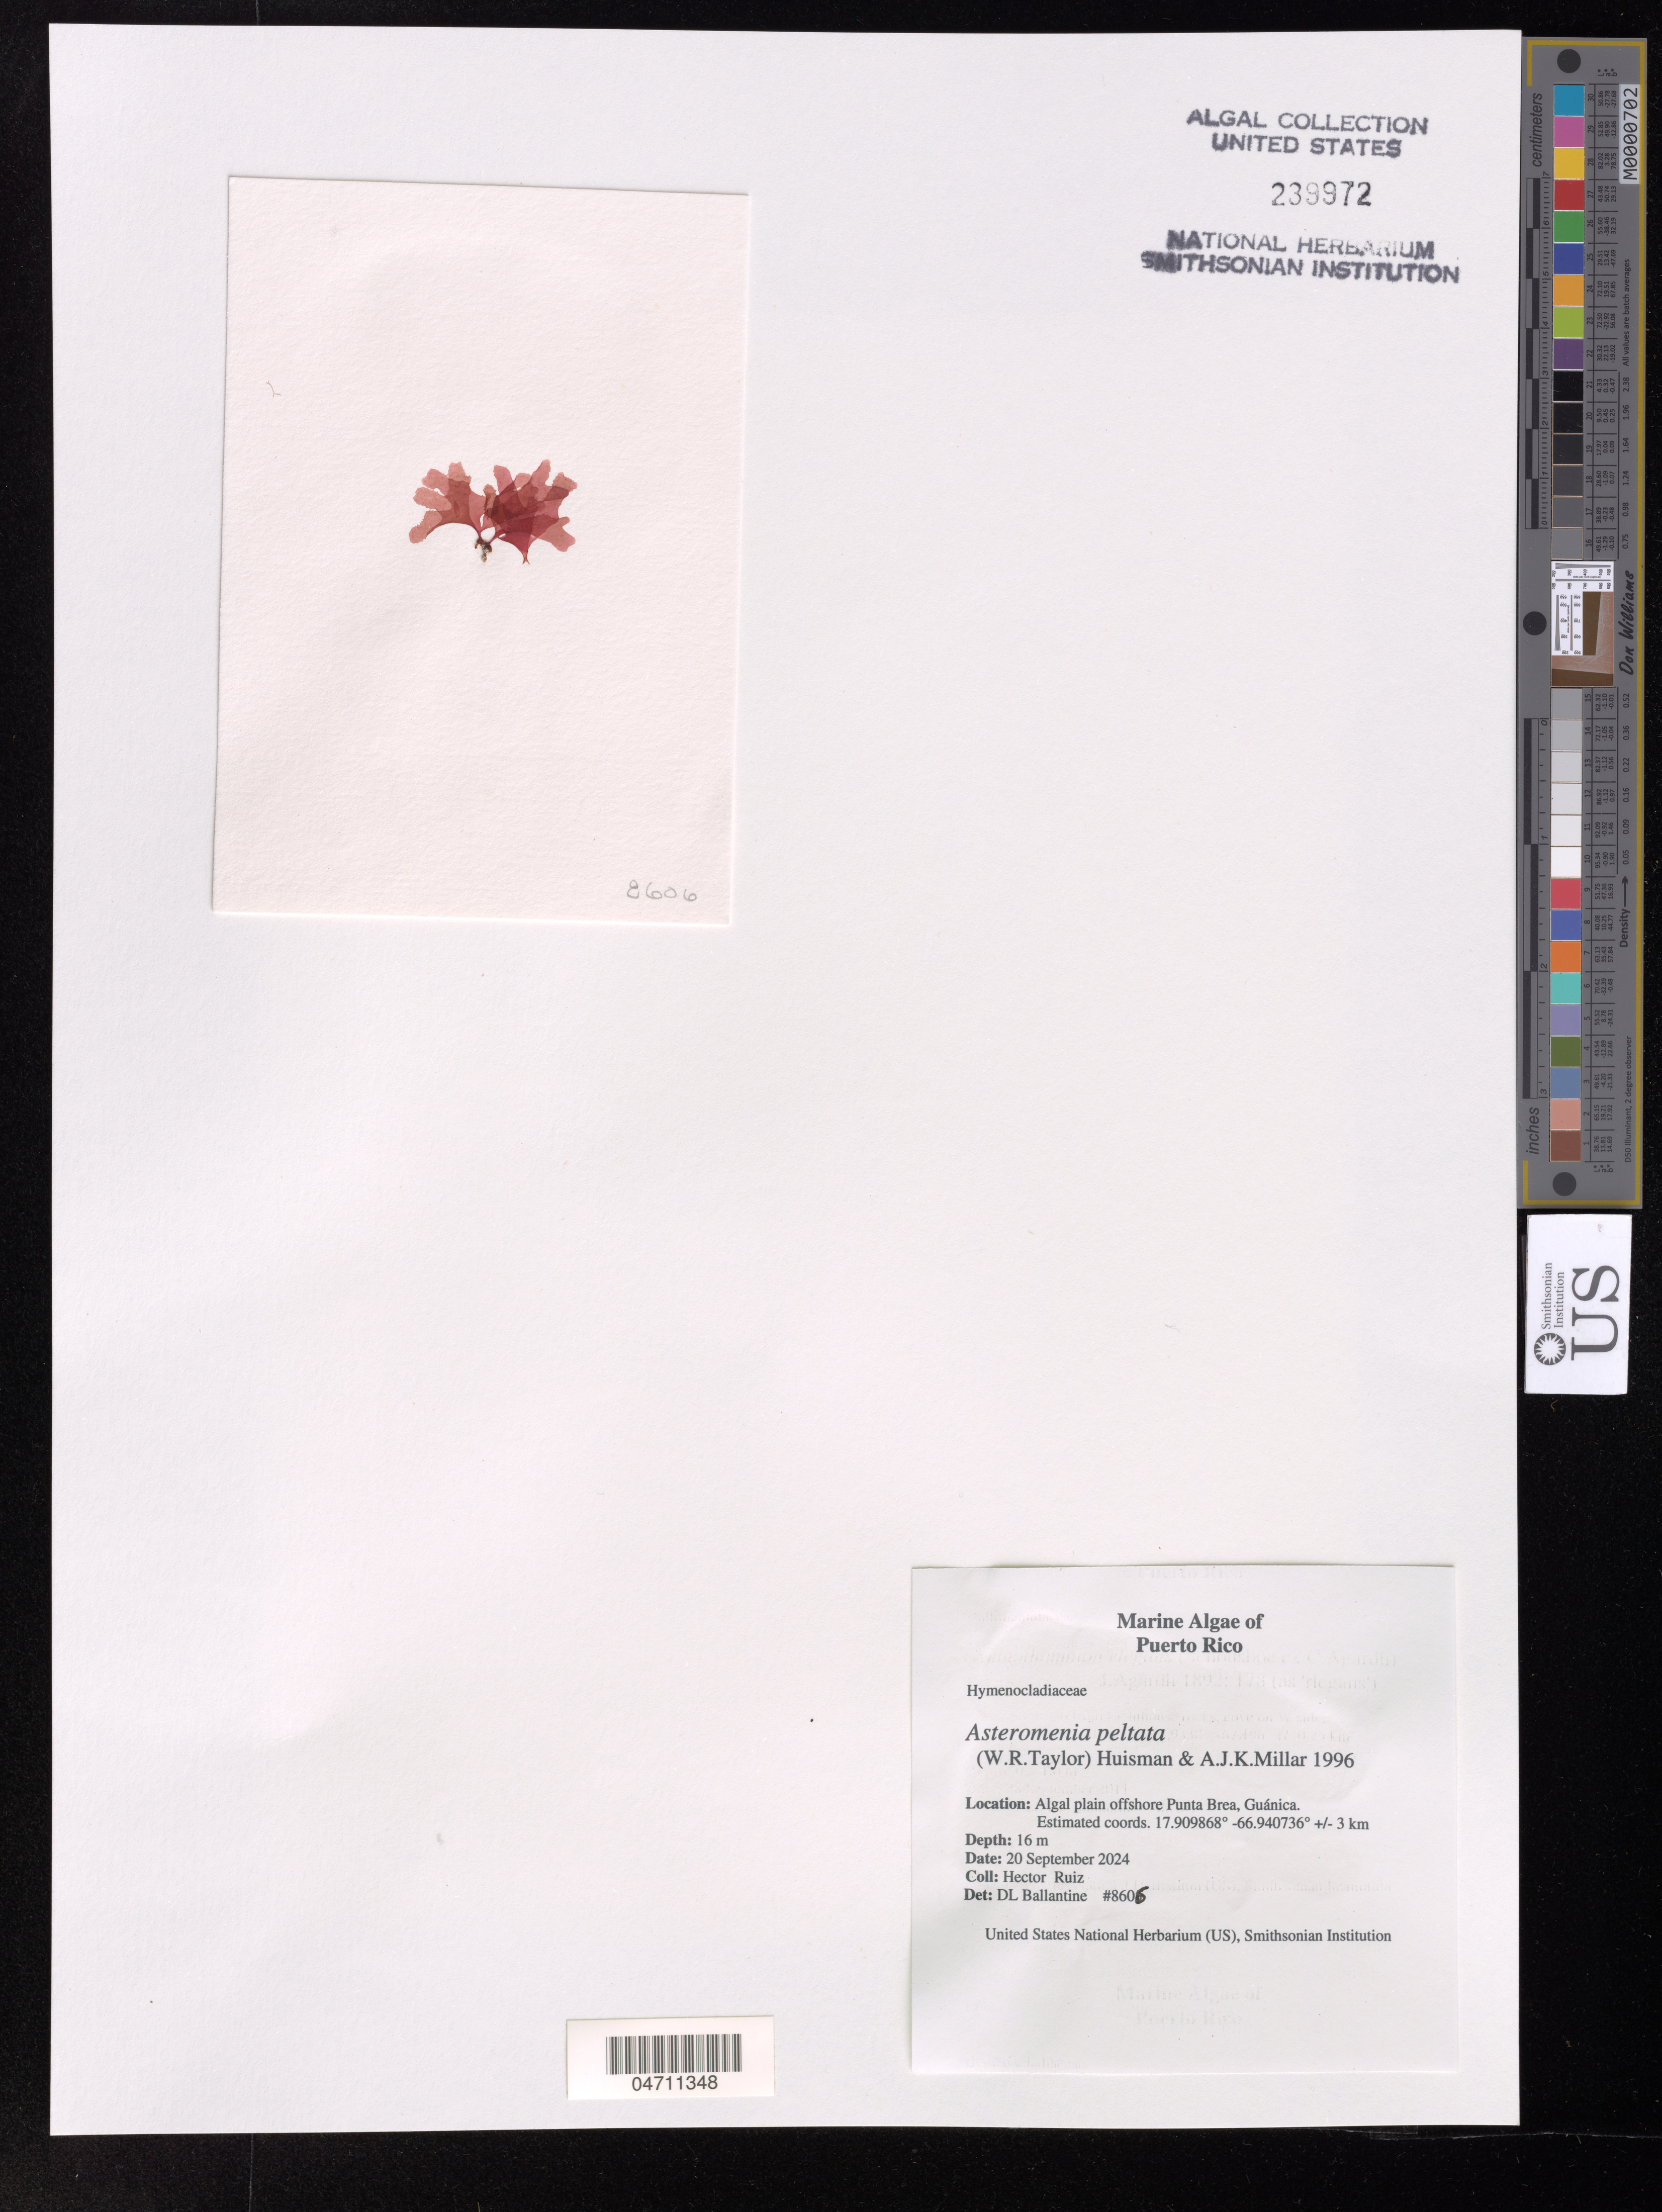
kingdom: Plantae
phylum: Rhodophyta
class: Florideophyceae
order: Rhodymeniales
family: Hymenocladiaceae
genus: Asteromenia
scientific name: Asteromenia peltata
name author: (W.R. Taylor) Huisman & A.J.K. Millar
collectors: H. Ruiz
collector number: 8606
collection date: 2024-09-20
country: Puerto Rico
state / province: Guánica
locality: Algal plain offshore Punta Brea.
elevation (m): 16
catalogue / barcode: US 239972